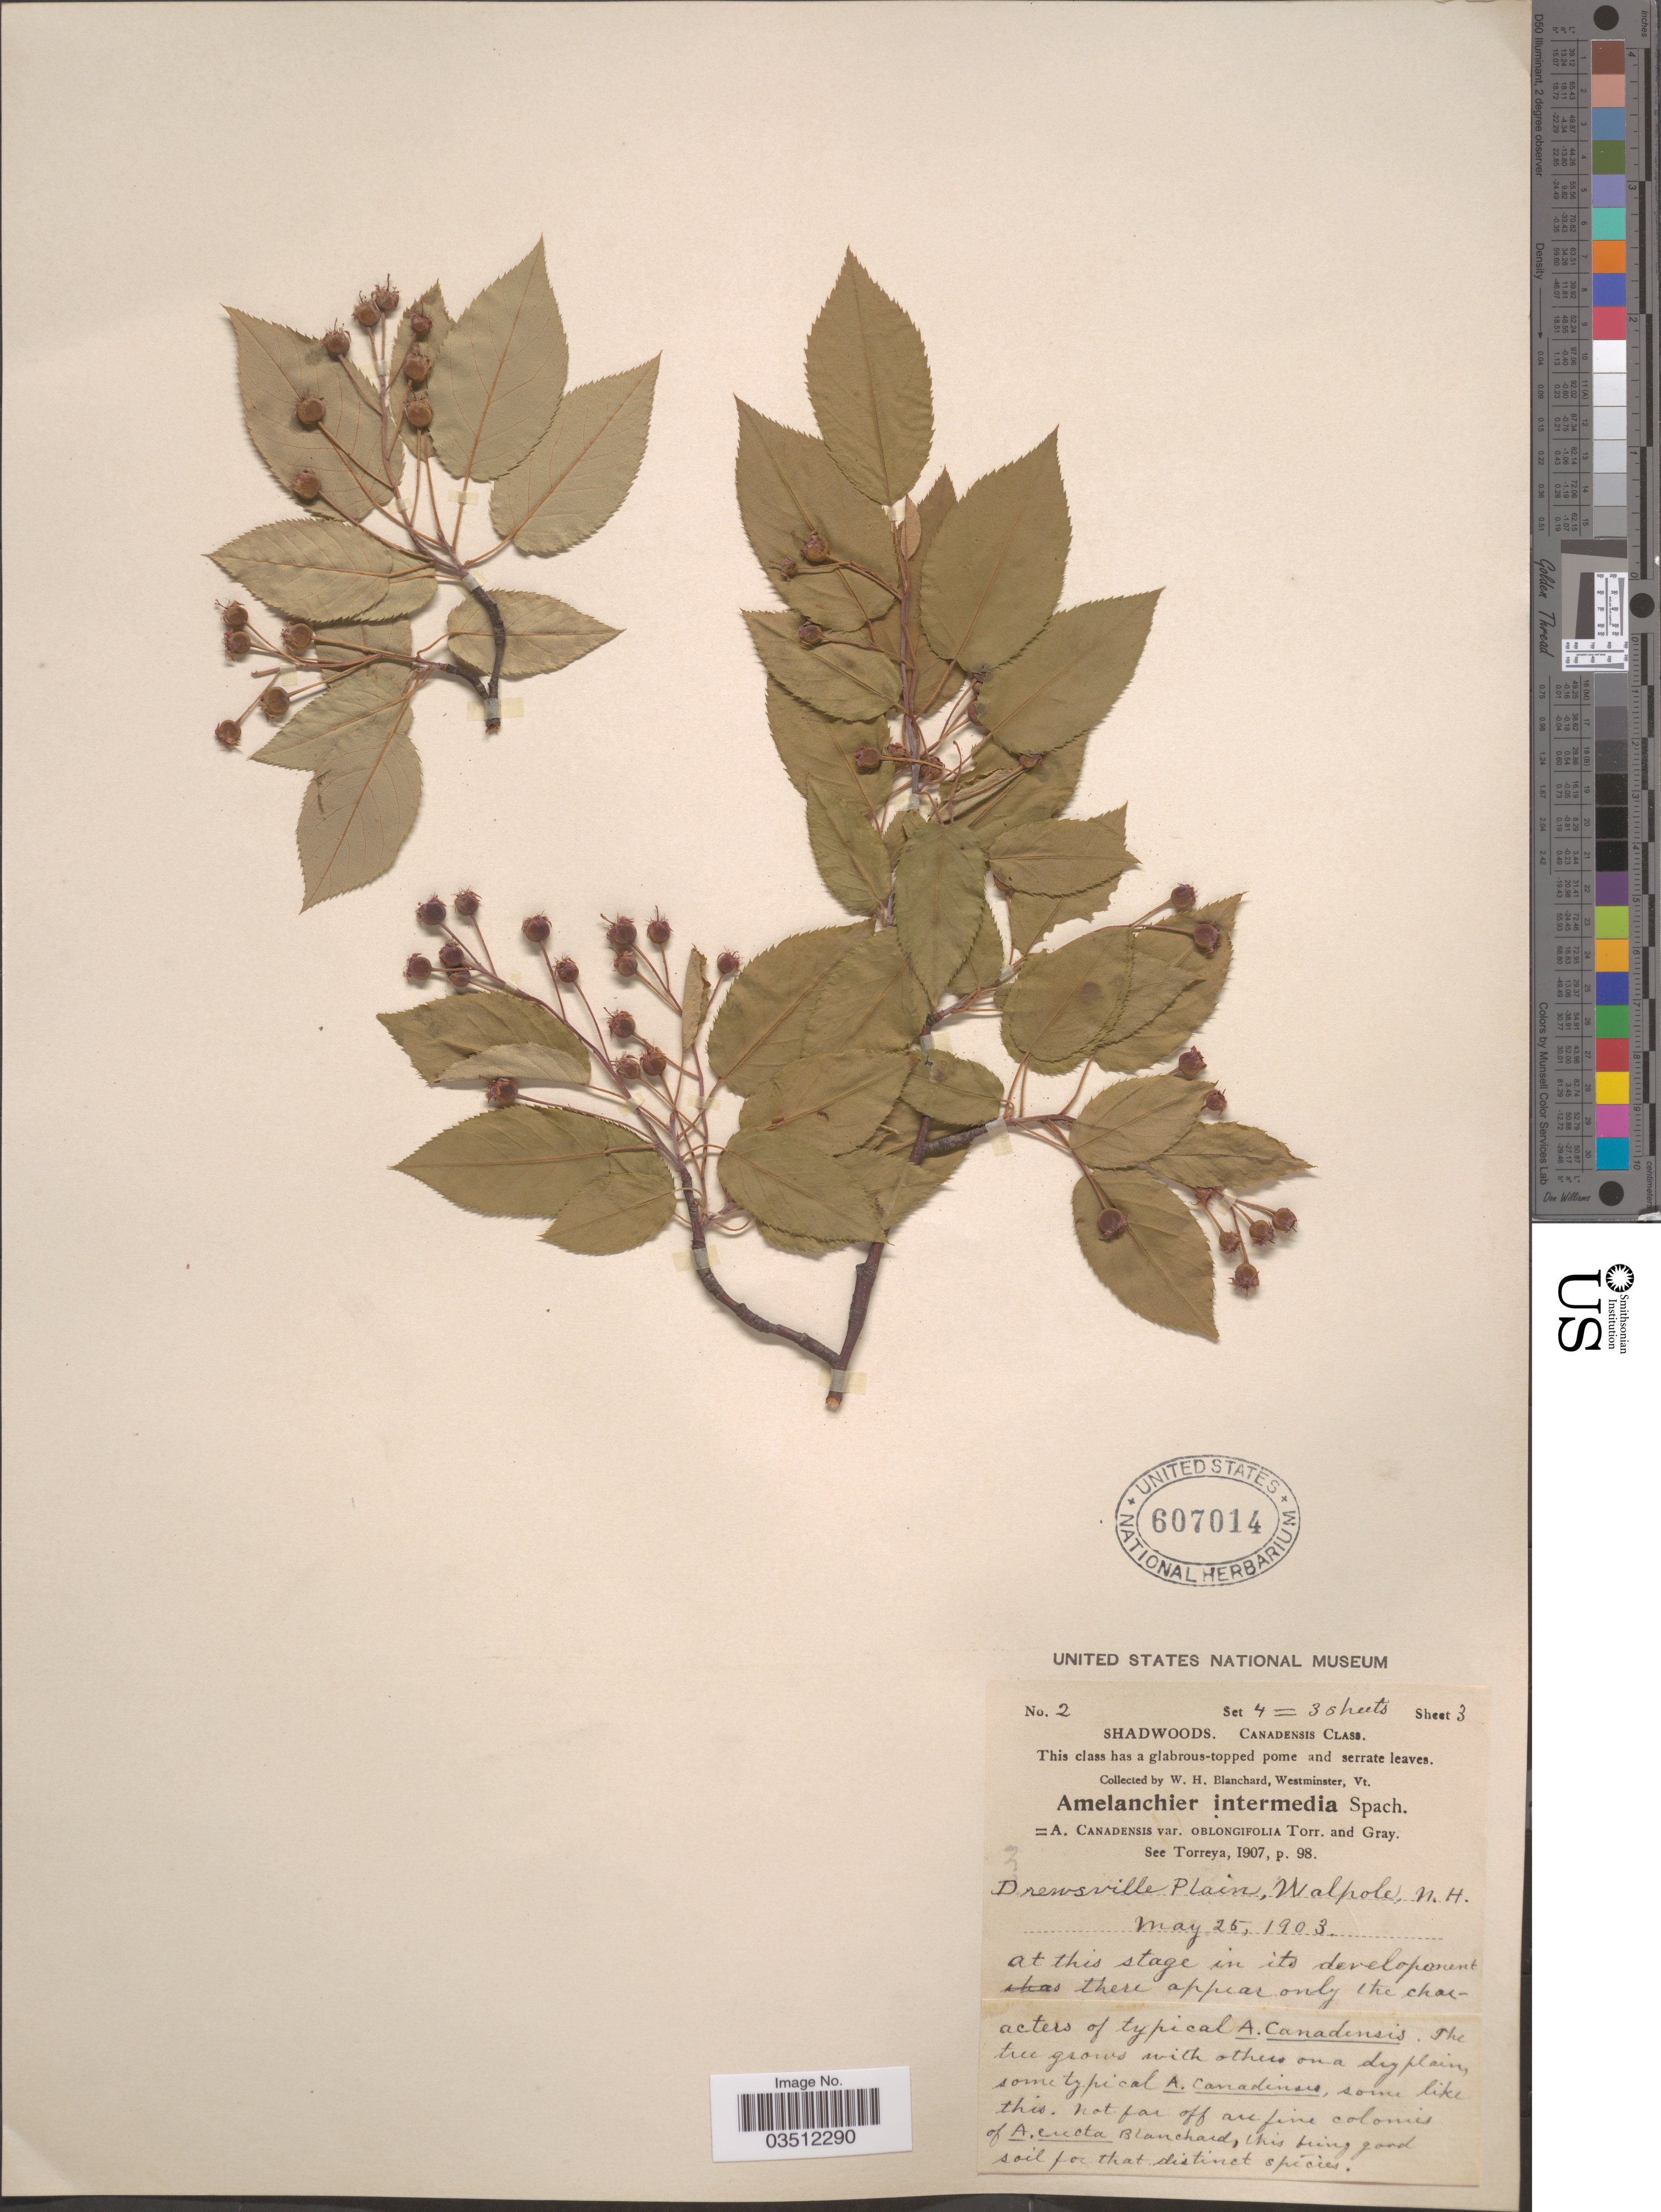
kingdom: Plantae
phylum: Tracheophyta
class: Magnoliopsida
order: Rosales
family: Rosaceae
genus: Amelanchier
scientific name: Amelanchier intermedia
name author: Spach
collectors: W. H. Blanchard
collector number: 2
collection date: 1903-05-25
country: United States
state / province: New Hampshire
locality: Drewsville Plain, Walpole.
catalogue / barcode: US 607014